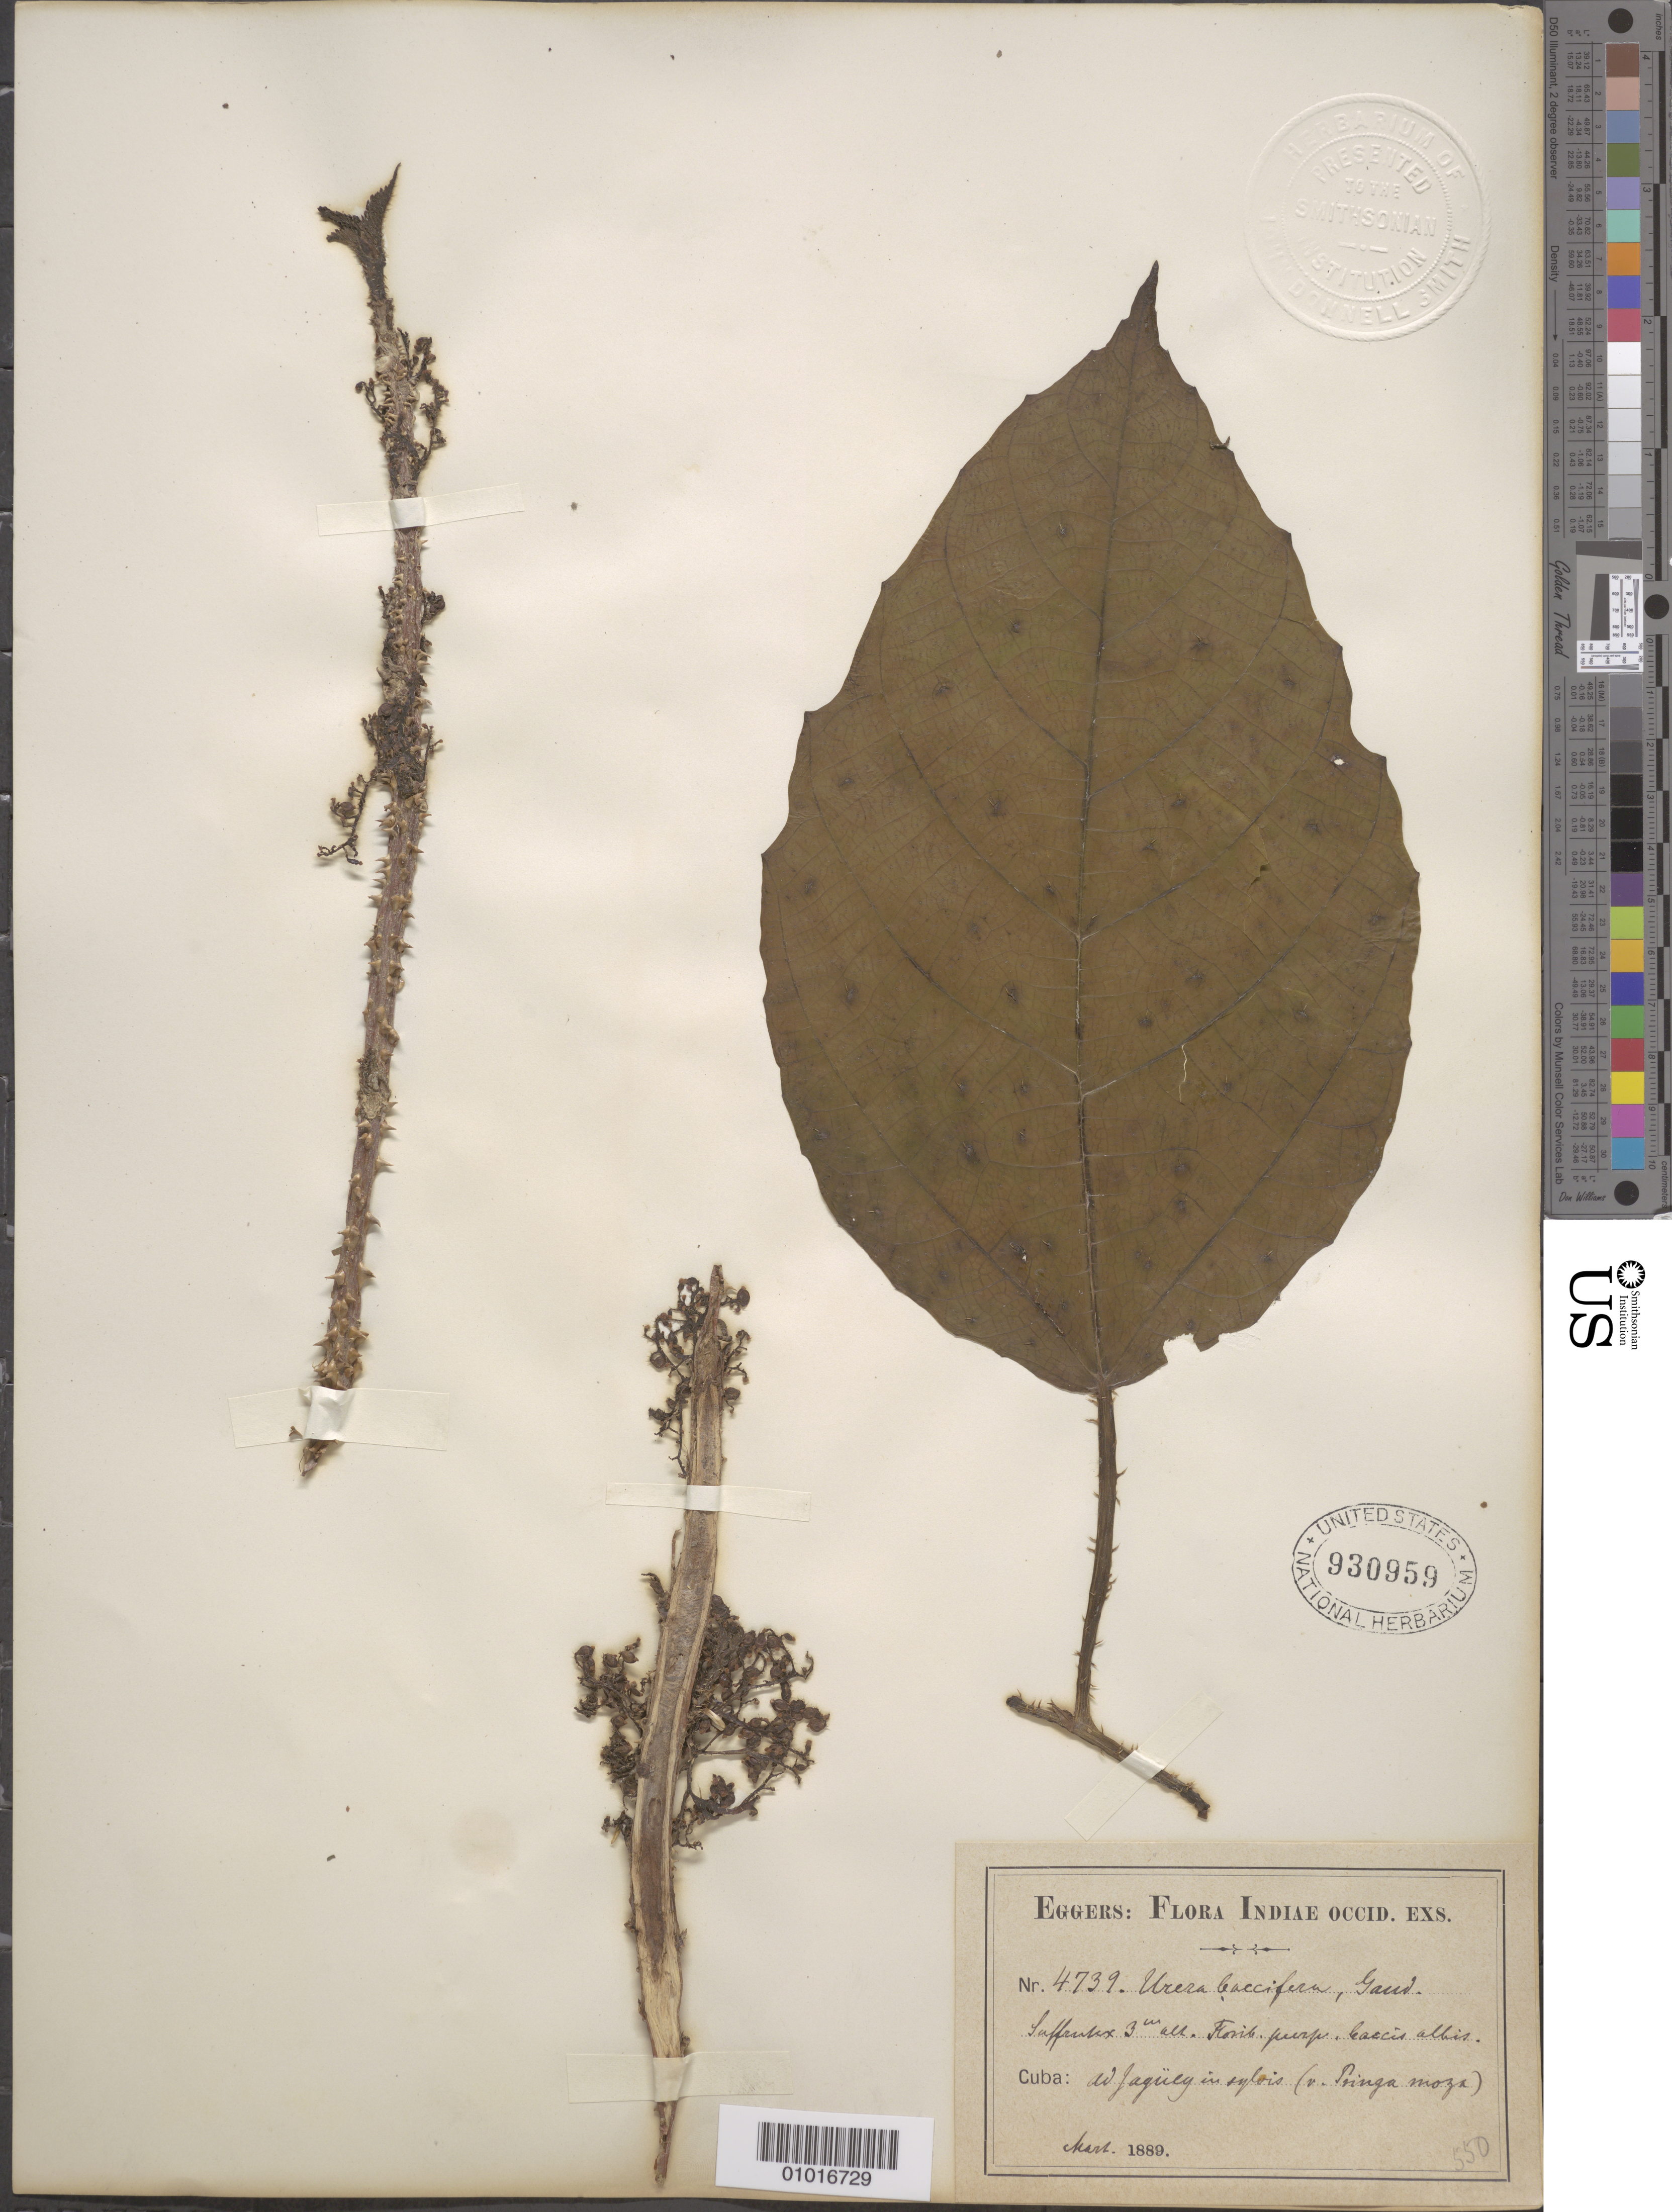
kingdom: Plantae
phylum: Tracheophyta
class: Magnoliopsida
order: Rosales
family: Urticaceae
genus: Urera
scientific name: Urera baccifera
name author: (L.) Gaudich. ex Wedd.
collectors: H. F. A. von Eggers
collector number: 4739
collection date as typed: Mar 1889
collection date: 1889-03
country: Cuba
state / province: Matanzas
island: Cuba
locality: W Jaguey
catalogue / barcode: US 930959